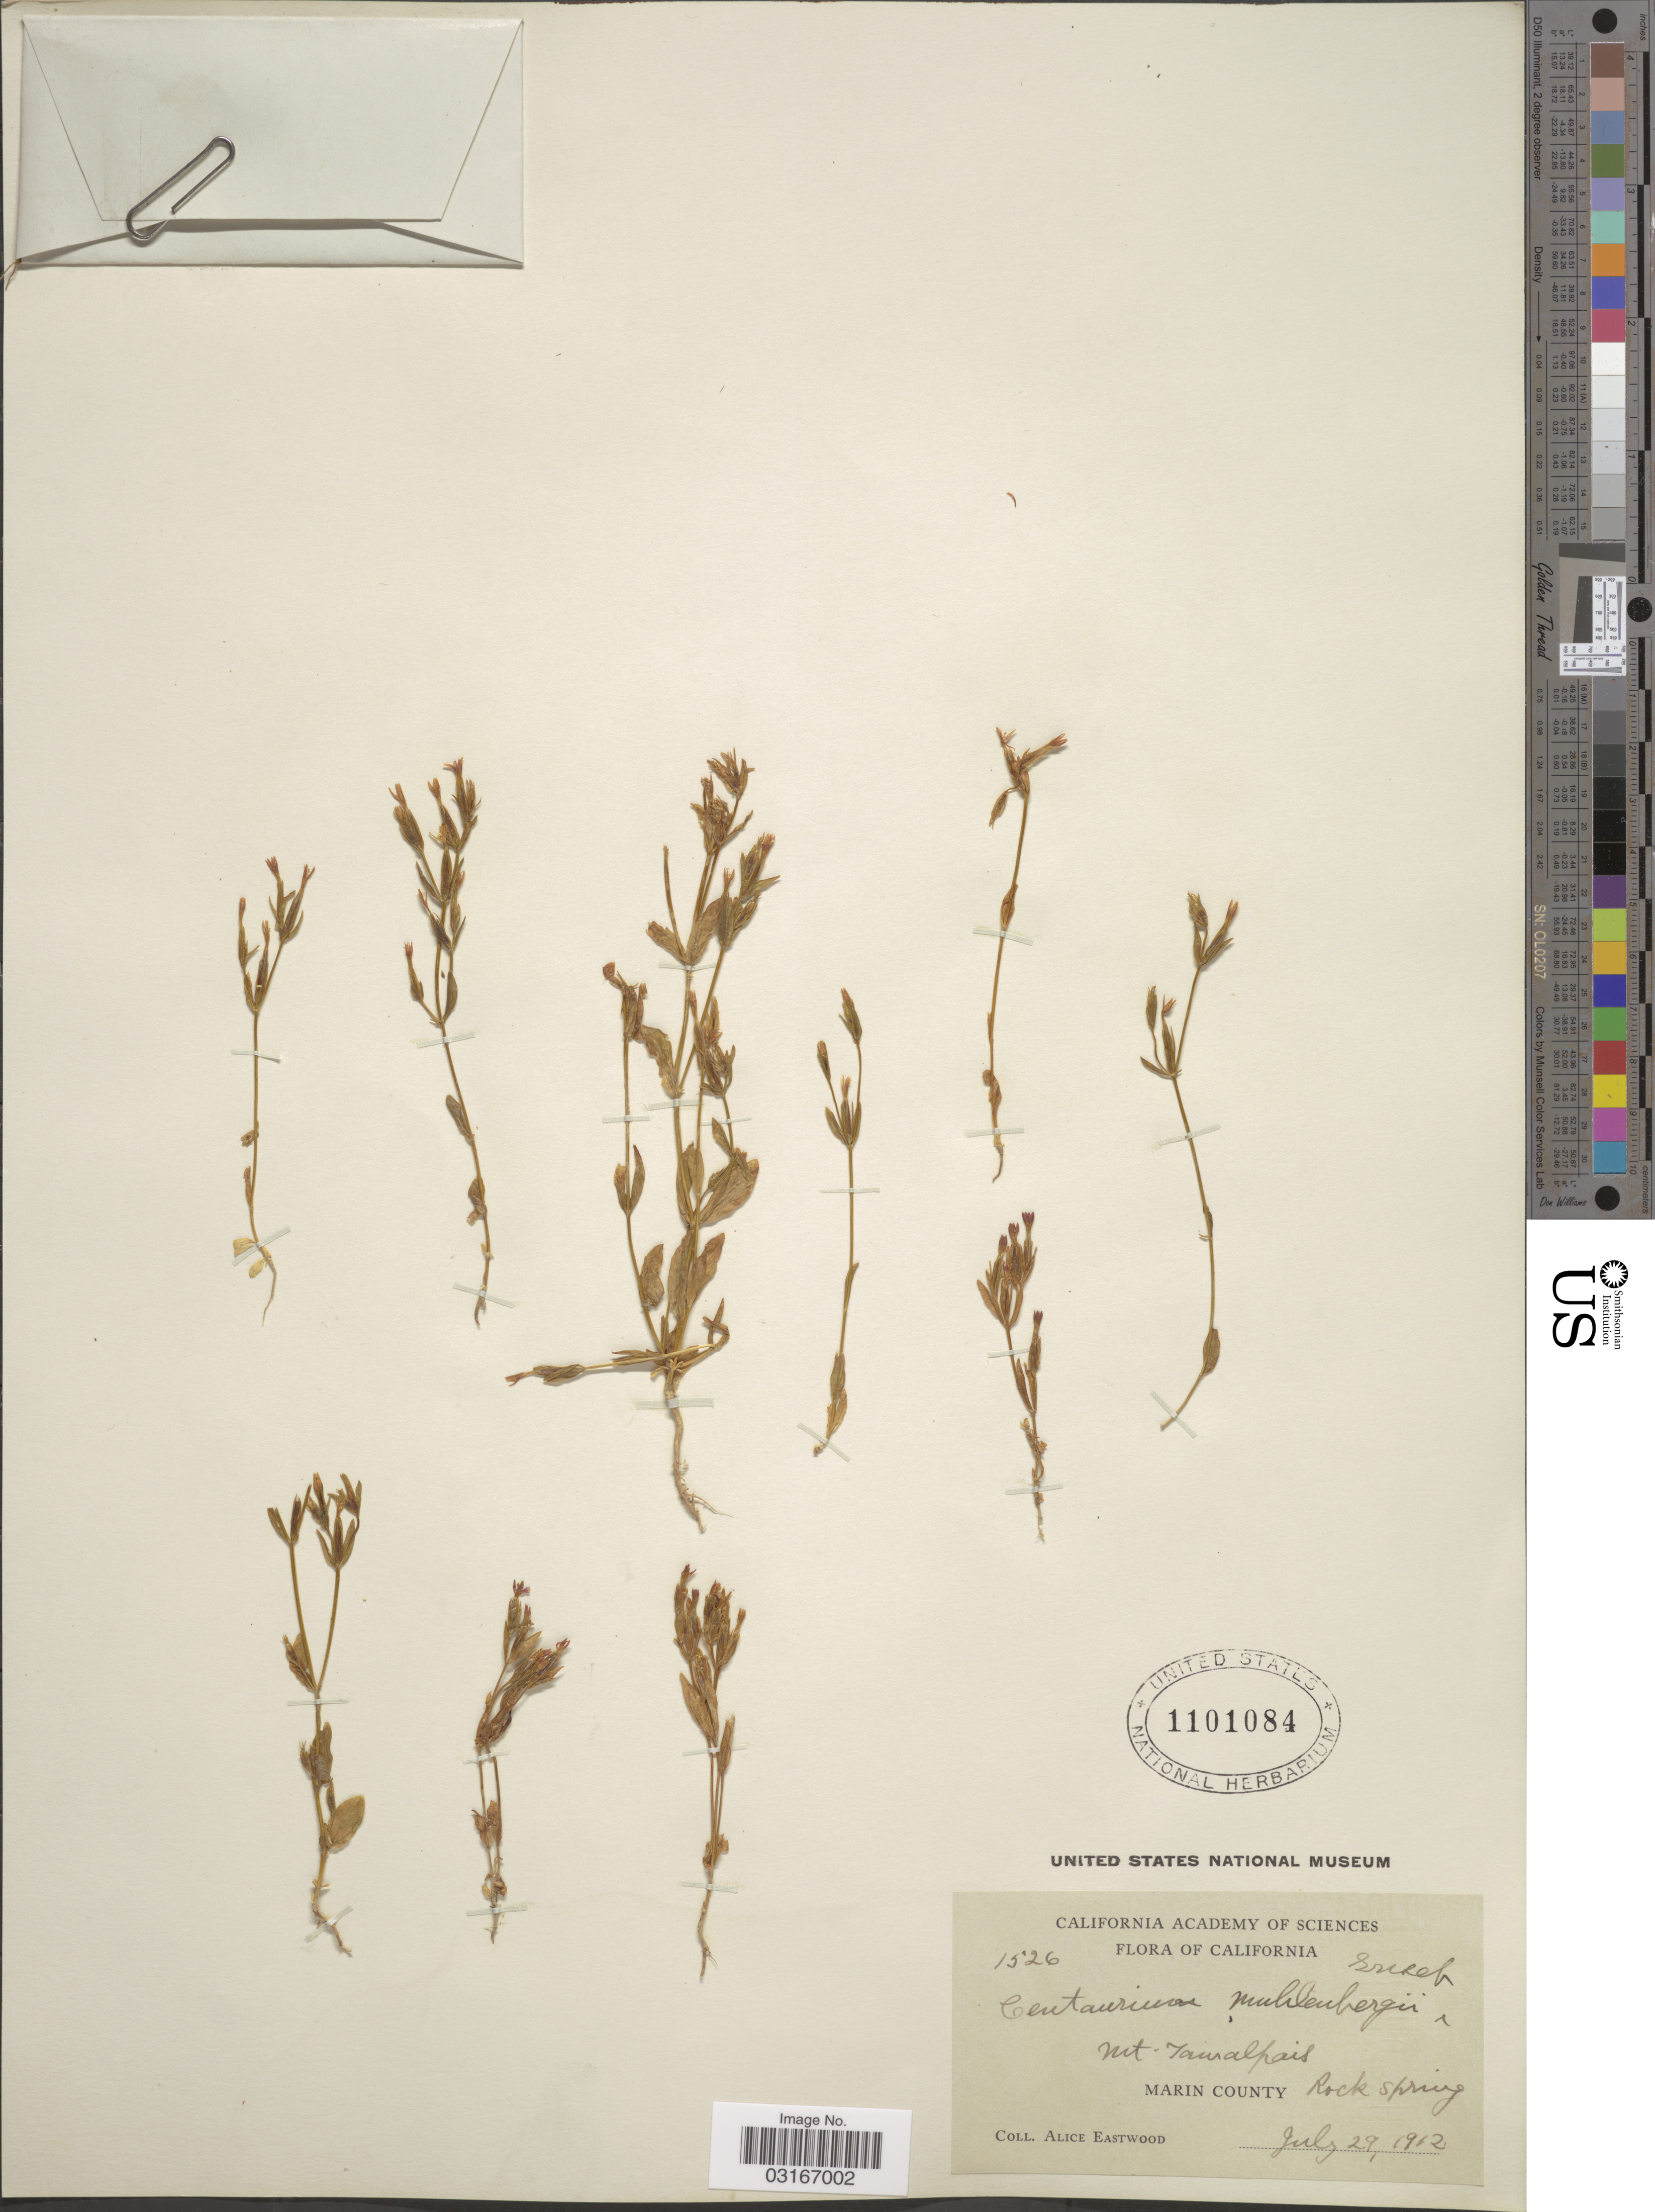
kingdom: Plantae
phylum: Tracheophyta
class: Magnoliopsida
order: Gentianales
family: Gentianaceae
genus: Centaurium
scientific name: Centaurium muehlenbergii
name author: (Griseb.) W. Wight ex Piper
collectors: A. Eastwood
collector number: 1526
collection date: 1912-07-29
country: United States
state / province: California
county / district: Marin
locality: Mt. Tamalpais, Marin County. Rock Spring.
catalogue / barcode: US 1101084